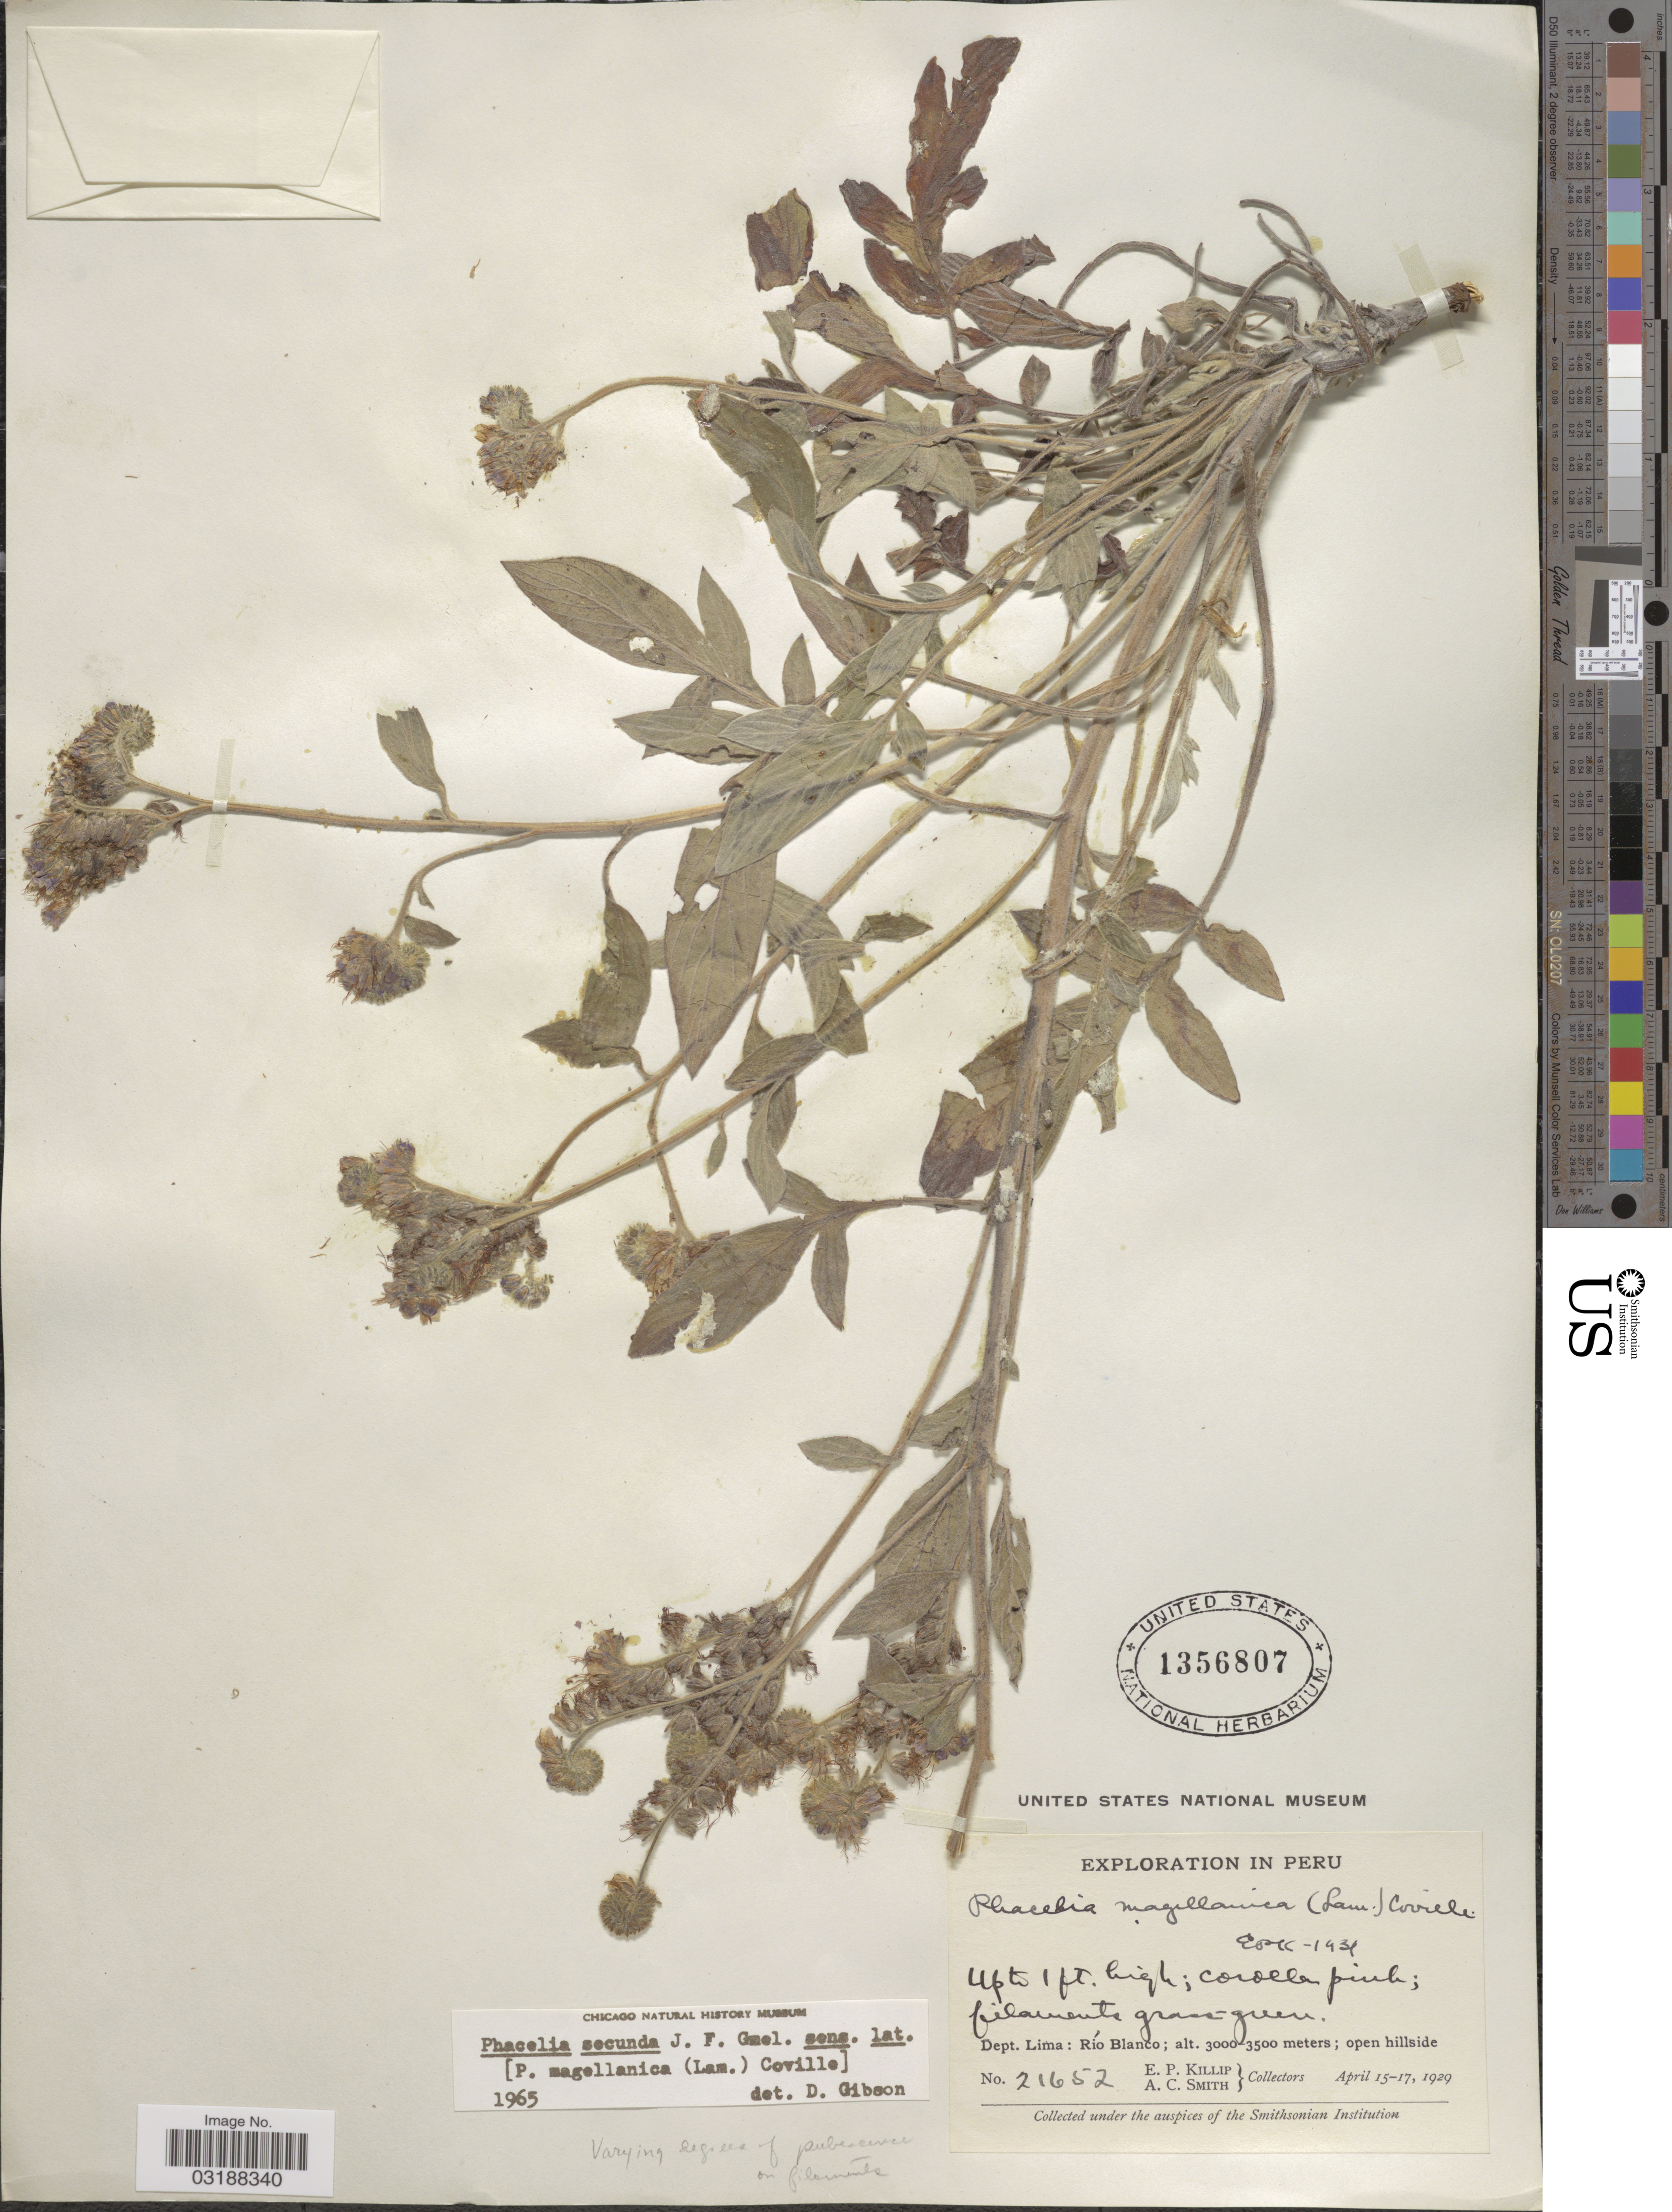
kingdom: Plantae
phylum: Tracheophyta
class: Magnoliopsida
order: Boraginales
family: Hydrophyllaceae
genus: Phacelia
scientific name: Phacelia secunda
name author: J.F. Gmel.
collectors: E. P. Killip & A. C. Smith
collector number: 21652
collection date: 1929-04-15/1929-04-17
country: Peru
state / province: Lima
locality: Dept. Lima: Río Blanco.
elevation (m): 3000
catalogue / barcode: US 1356807